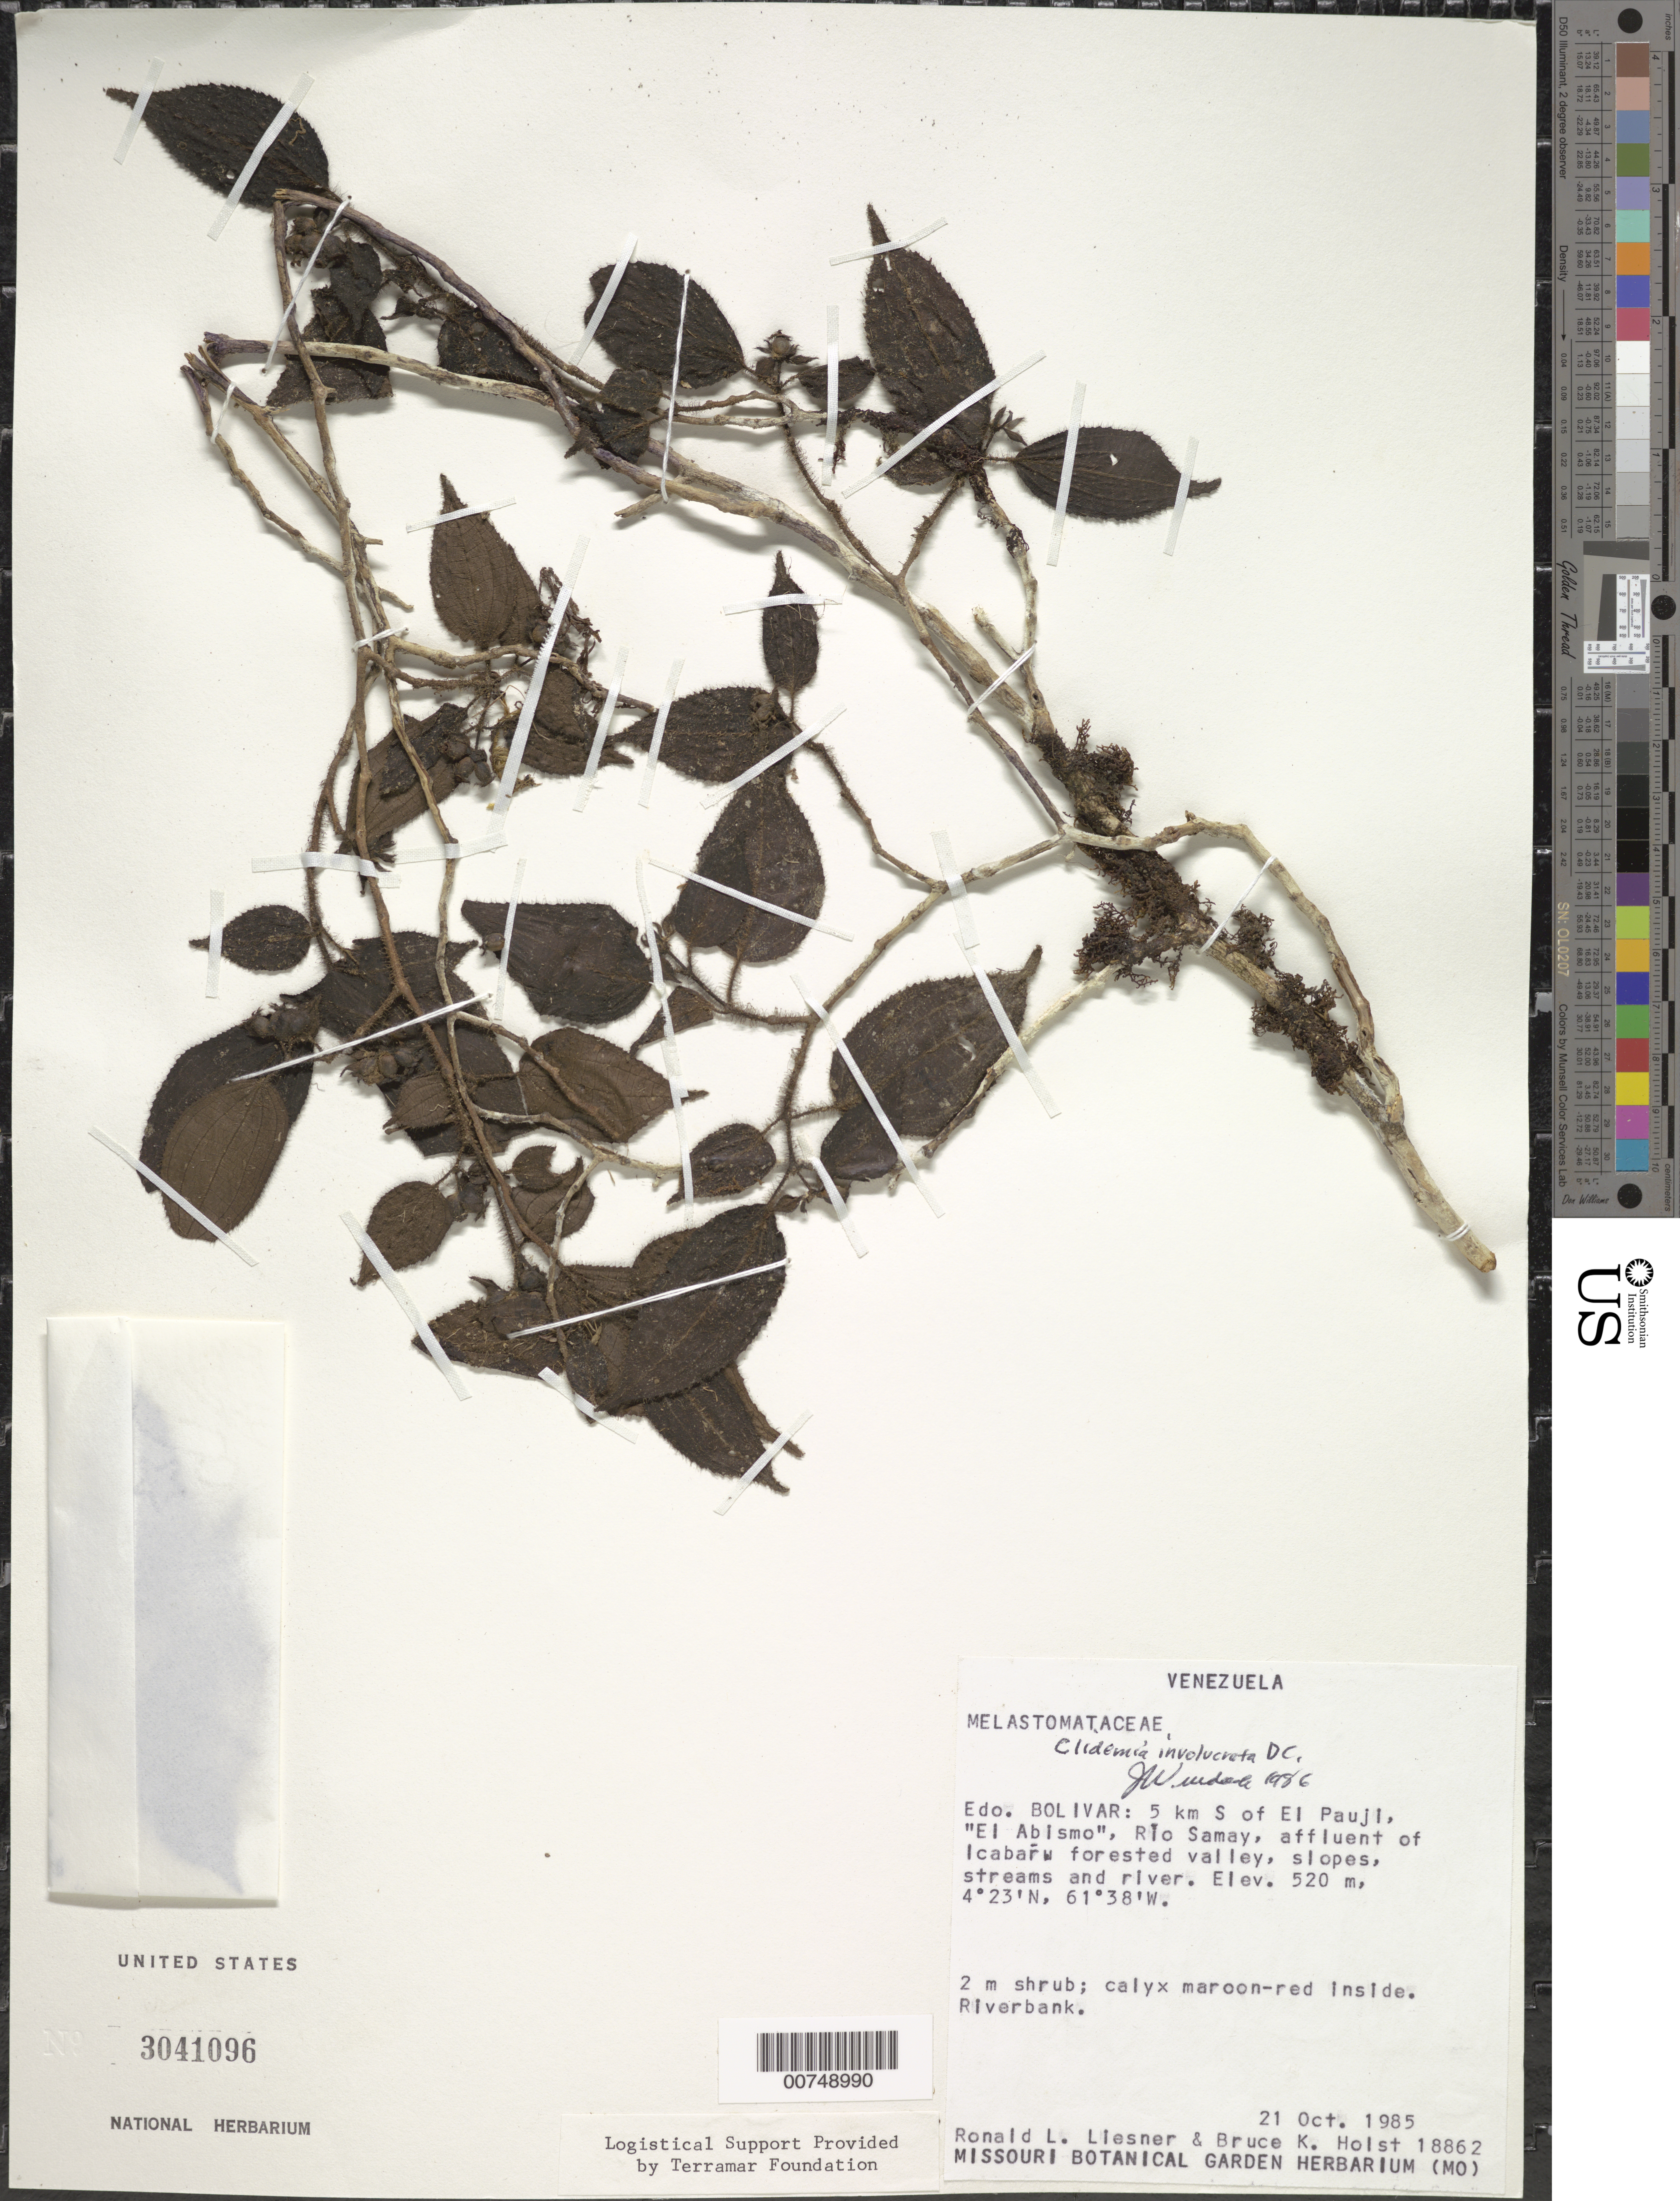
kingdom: Plantae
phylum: Tracheophyta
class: Magnoliopsida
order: Myrtales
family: Melastomataceae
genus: Clidemia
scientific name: Clidemia involucrata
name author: DC.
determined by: Wurdack, John J., (US), US (UNITED STATES)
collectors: R. L. Liesner & B. Holst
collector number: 18862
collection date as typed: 21-Oct-85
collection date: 1985-10-21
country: Venezuela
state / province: Bolívar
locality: El Pauji, 5 km S of, "El Abismo", Río Samay, affluent of Icabarú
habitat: Forested valley, slopes, streams and river; riverbank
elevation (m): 520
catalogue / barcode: US 3041096